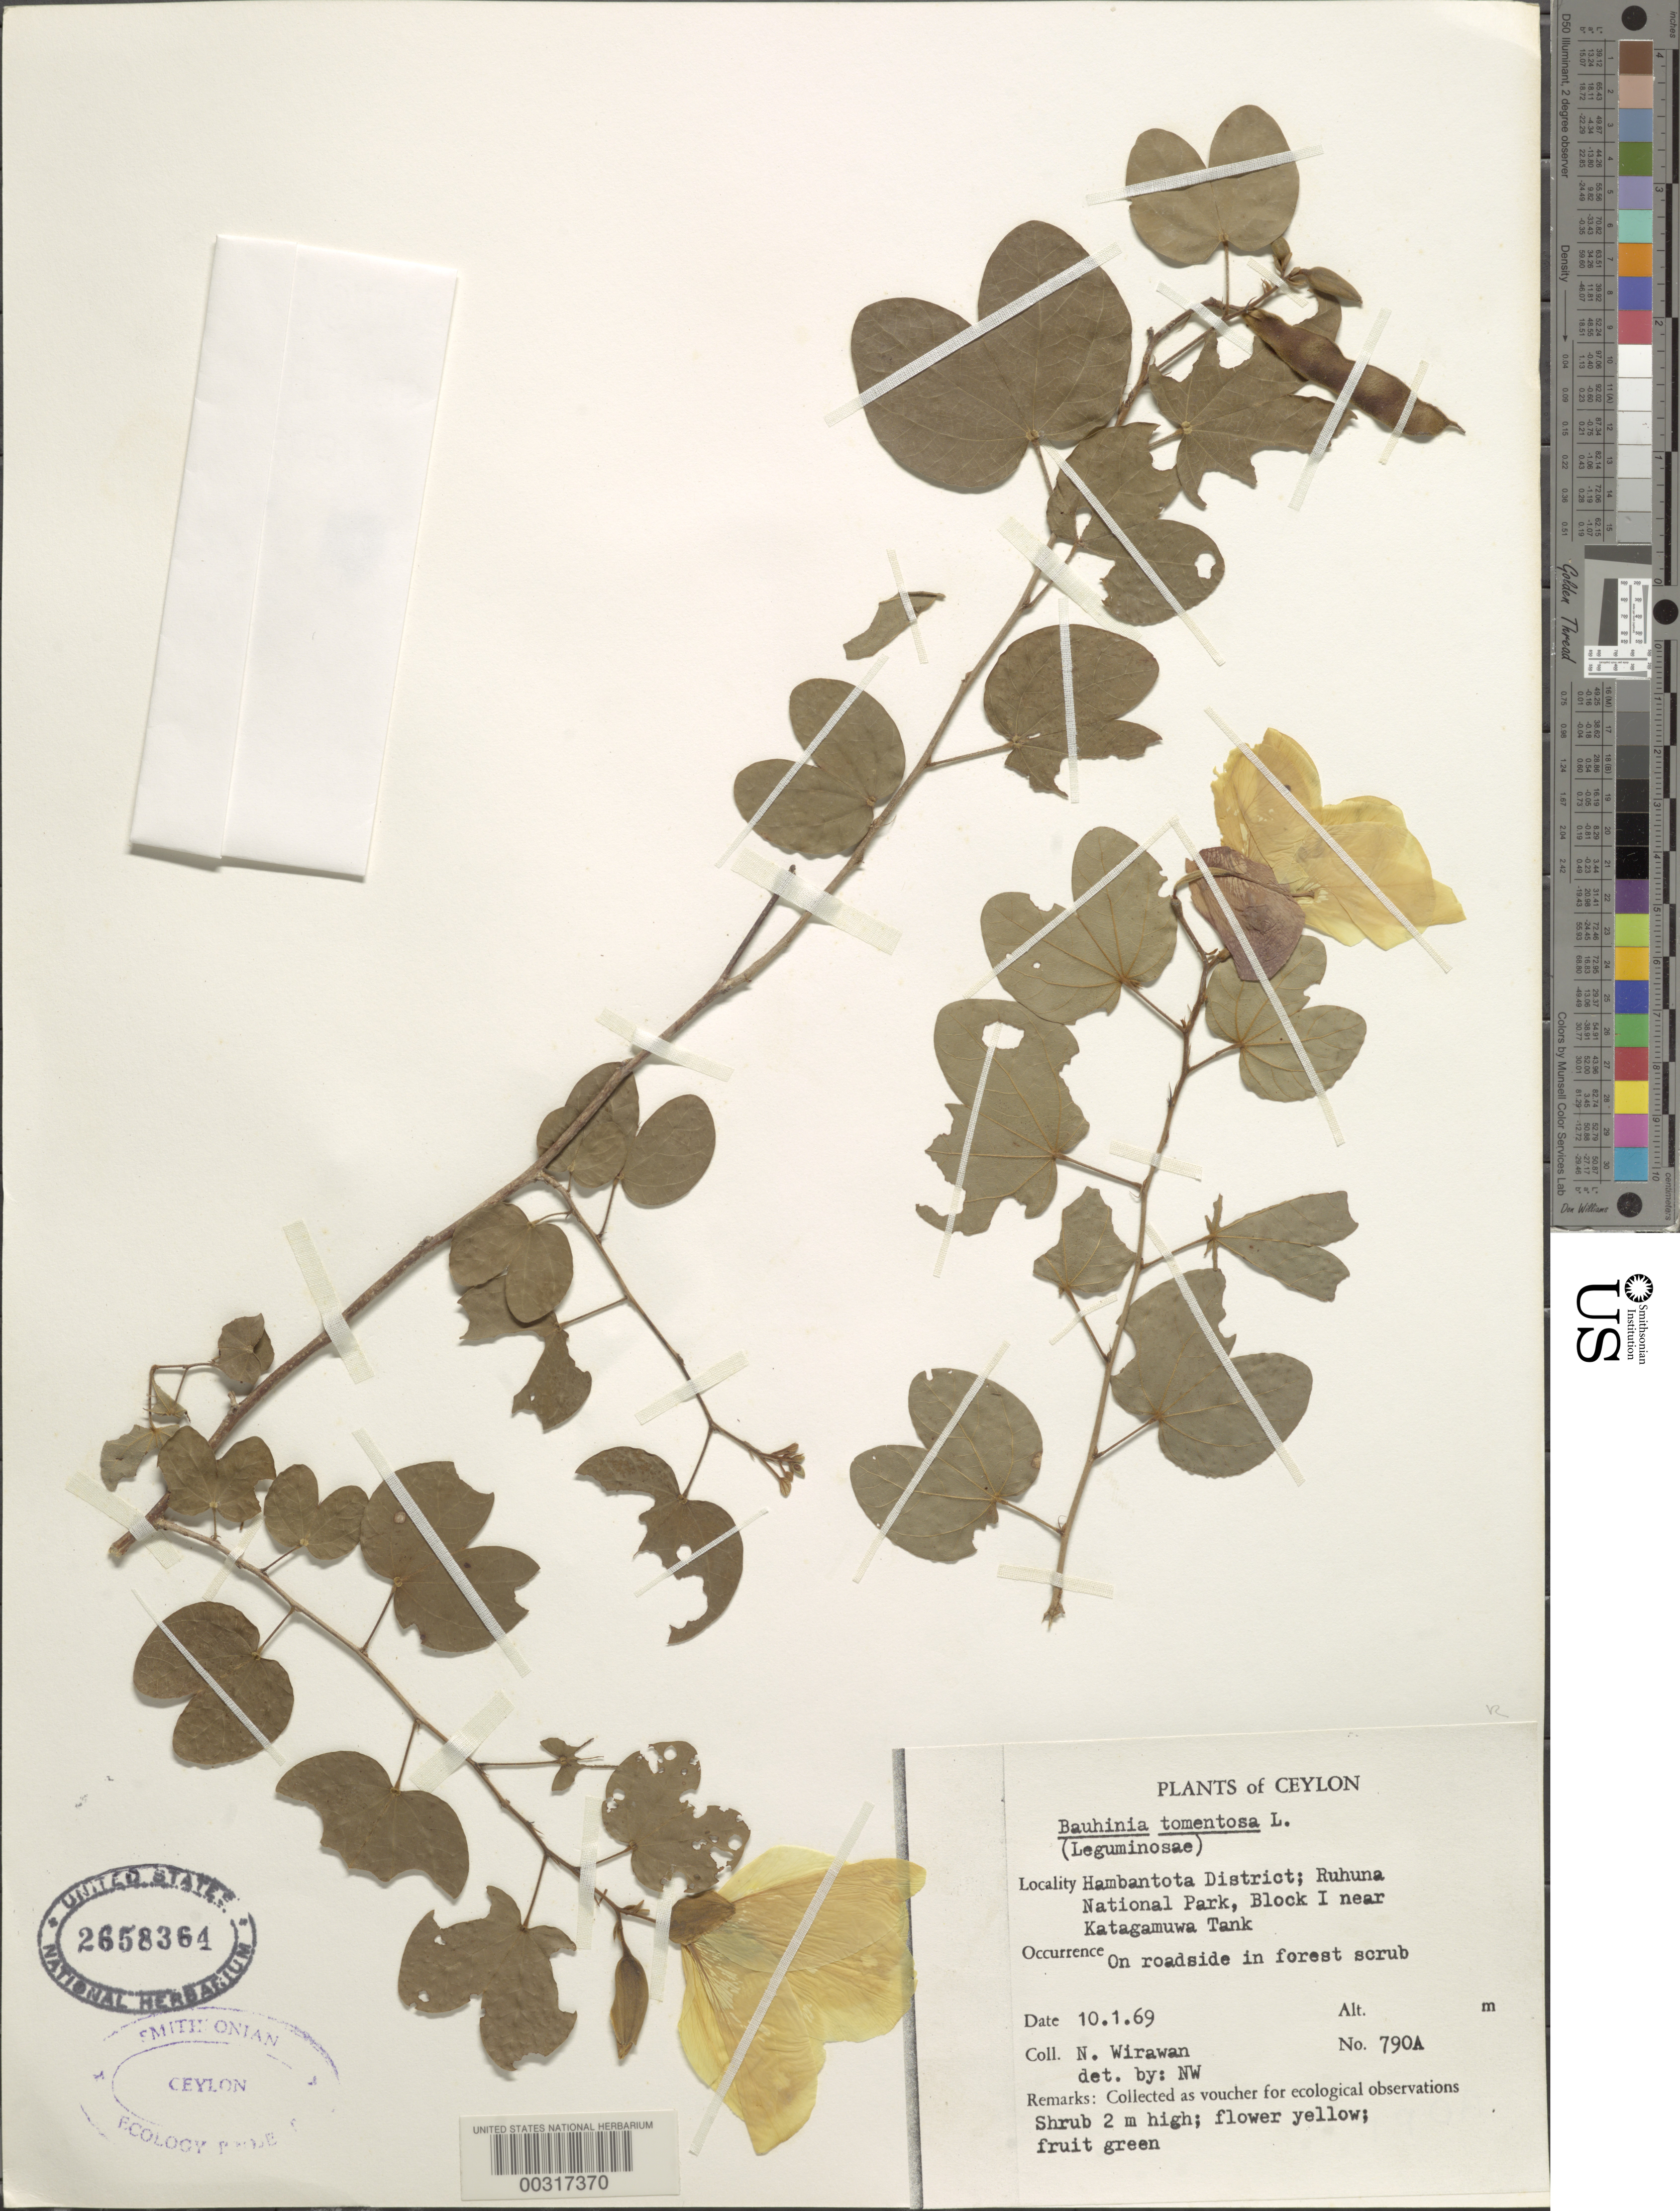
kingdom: Plantae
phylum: Tracheophyta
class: Magnoliopsida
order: Fabales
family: Fabaceae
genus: Bauhinia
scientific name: Bauhinia tomentosa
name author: L.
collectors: N. Wirawan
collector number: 790a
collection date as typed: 10 Jan 1969 or 01 Oct 1969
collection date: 1969-01-10 or 1969-10-01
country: Sri Lanka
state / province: Southern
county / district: Hambantota Dist.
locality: Ruhuna national park, block i near katagamuwa tank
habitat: On roadside in forest scrub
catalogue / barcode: US 2658364